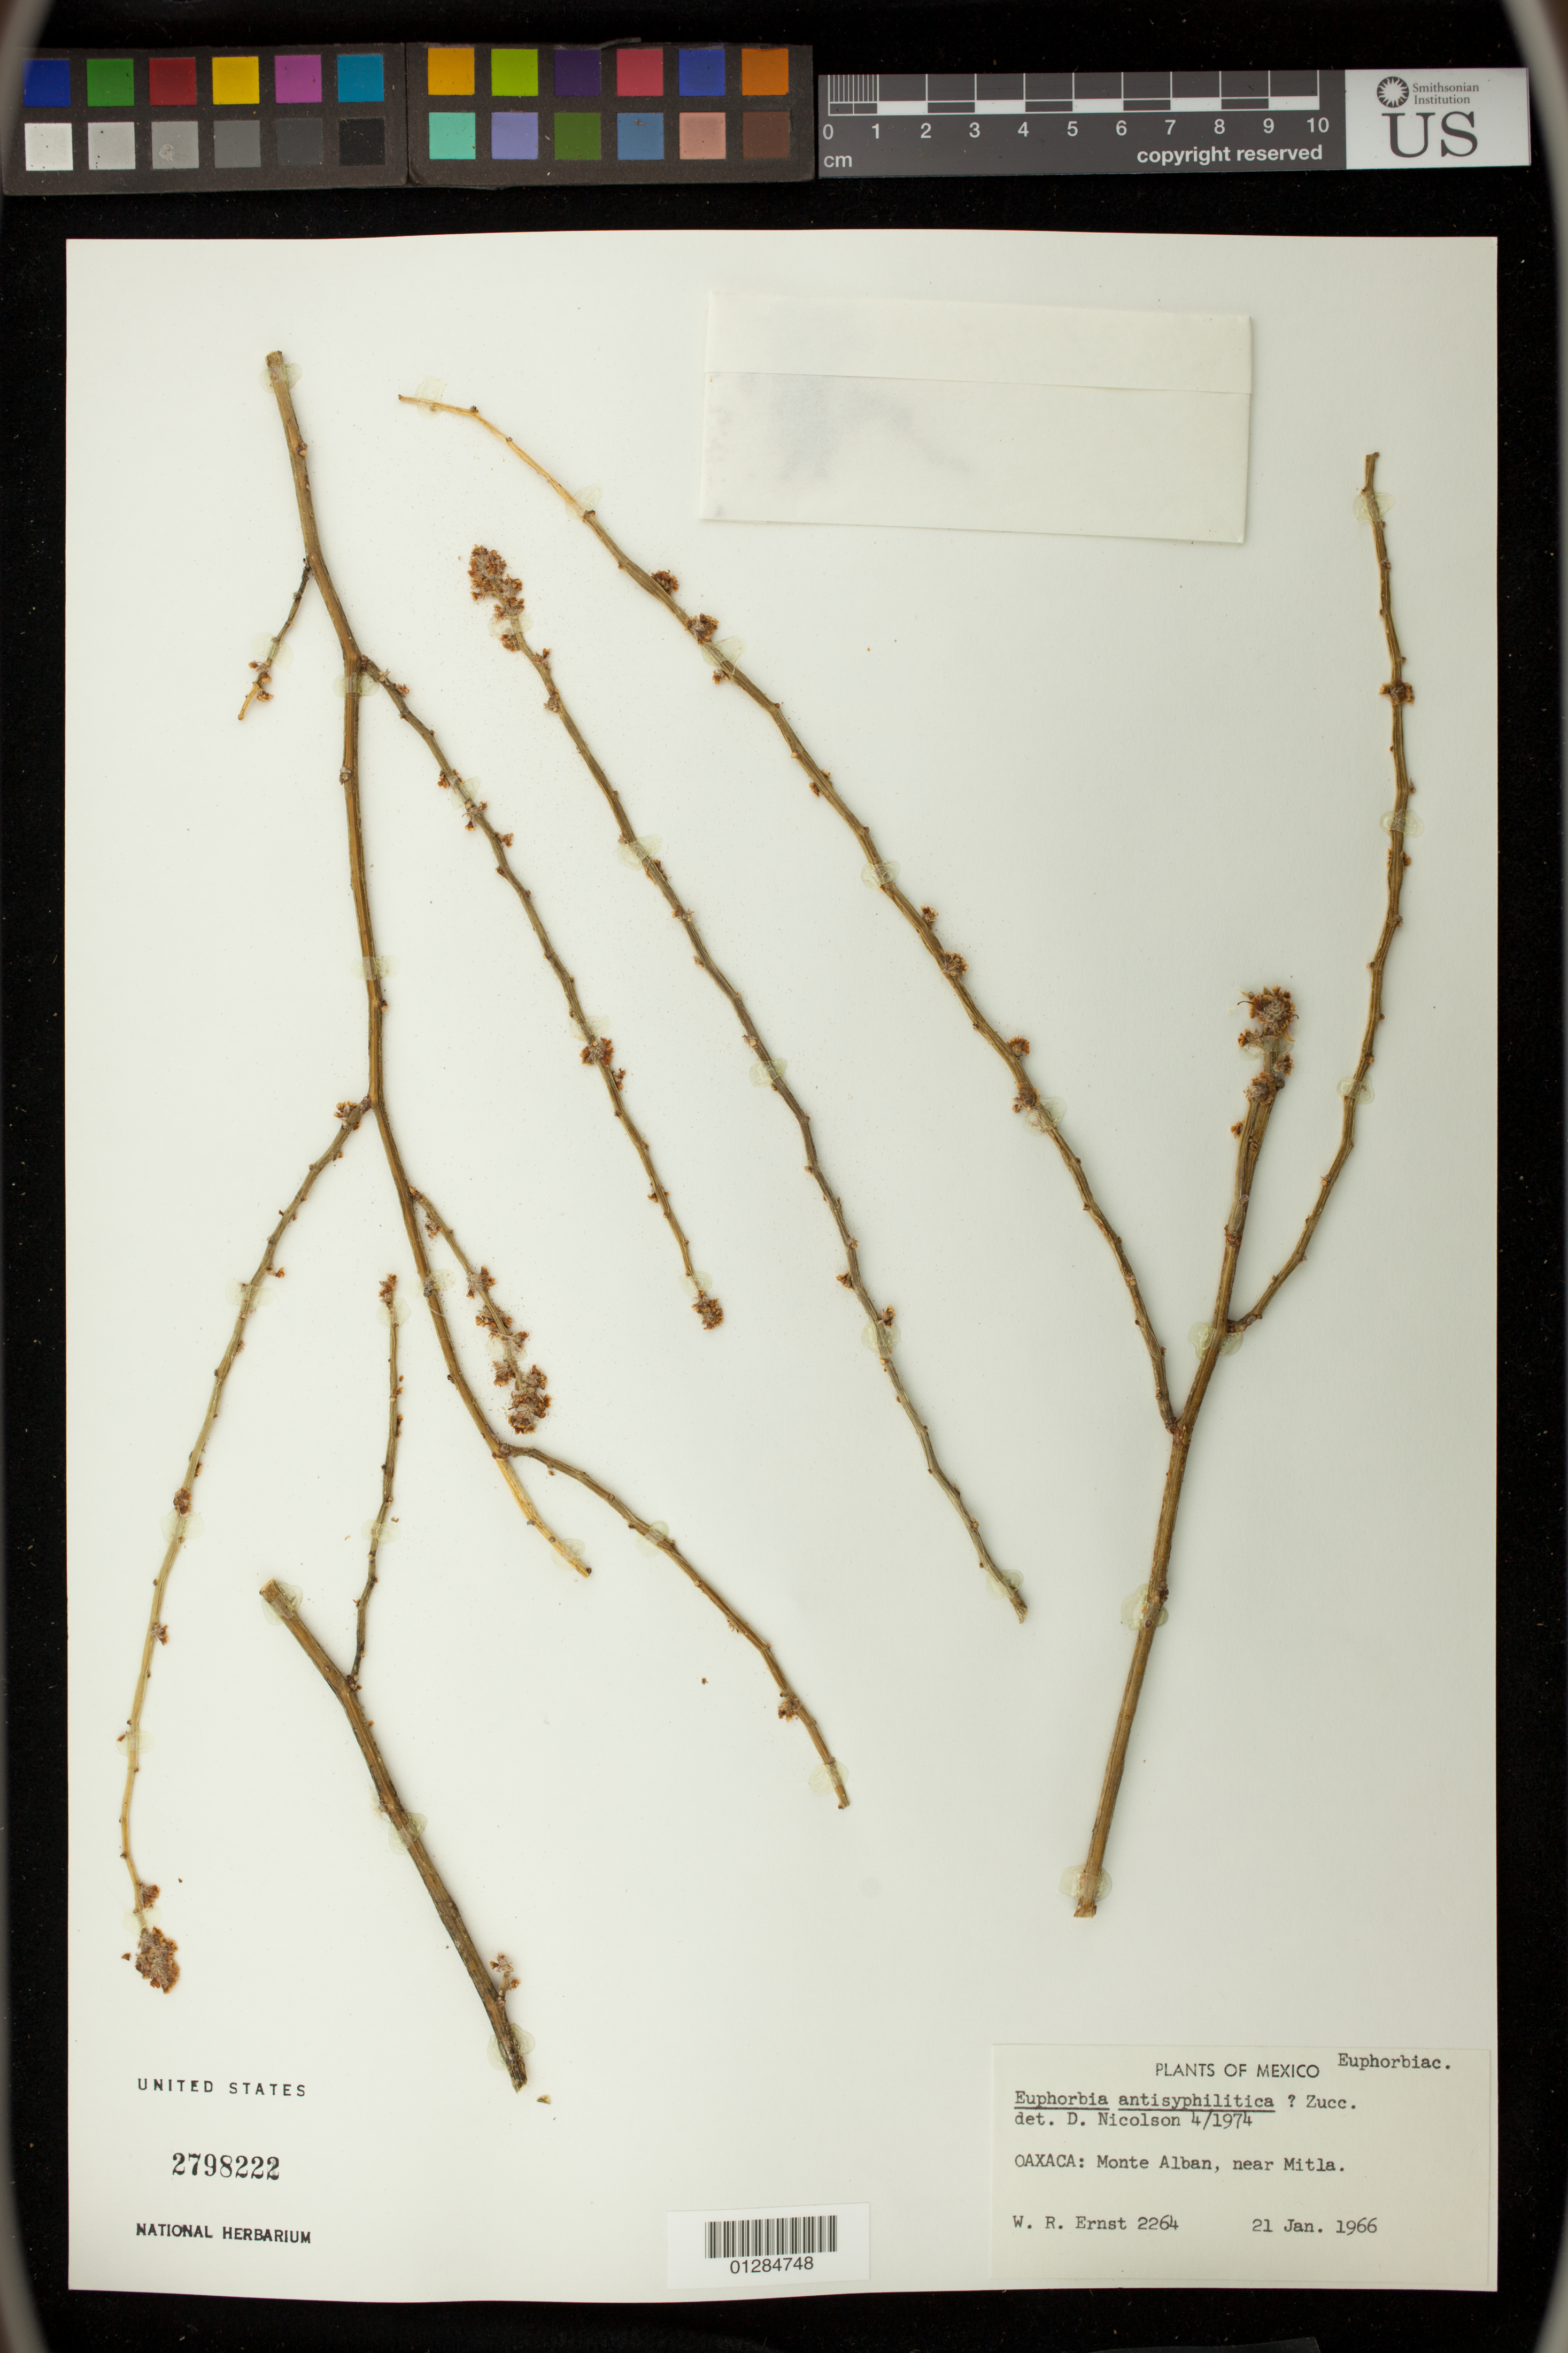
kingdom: Plantae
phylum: Tracheophyta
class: Magnoliopsida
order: Malpighiales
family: Euphorbiaceae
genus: Euphorbia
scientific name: Euphorbia sp.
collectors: W. R. Ernst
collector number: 2264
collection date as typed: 21 Jan 1966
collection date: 1966-01-21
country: Mexico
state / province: Oaxaca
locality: Monte alban, near mitla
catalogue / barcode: US 2798222